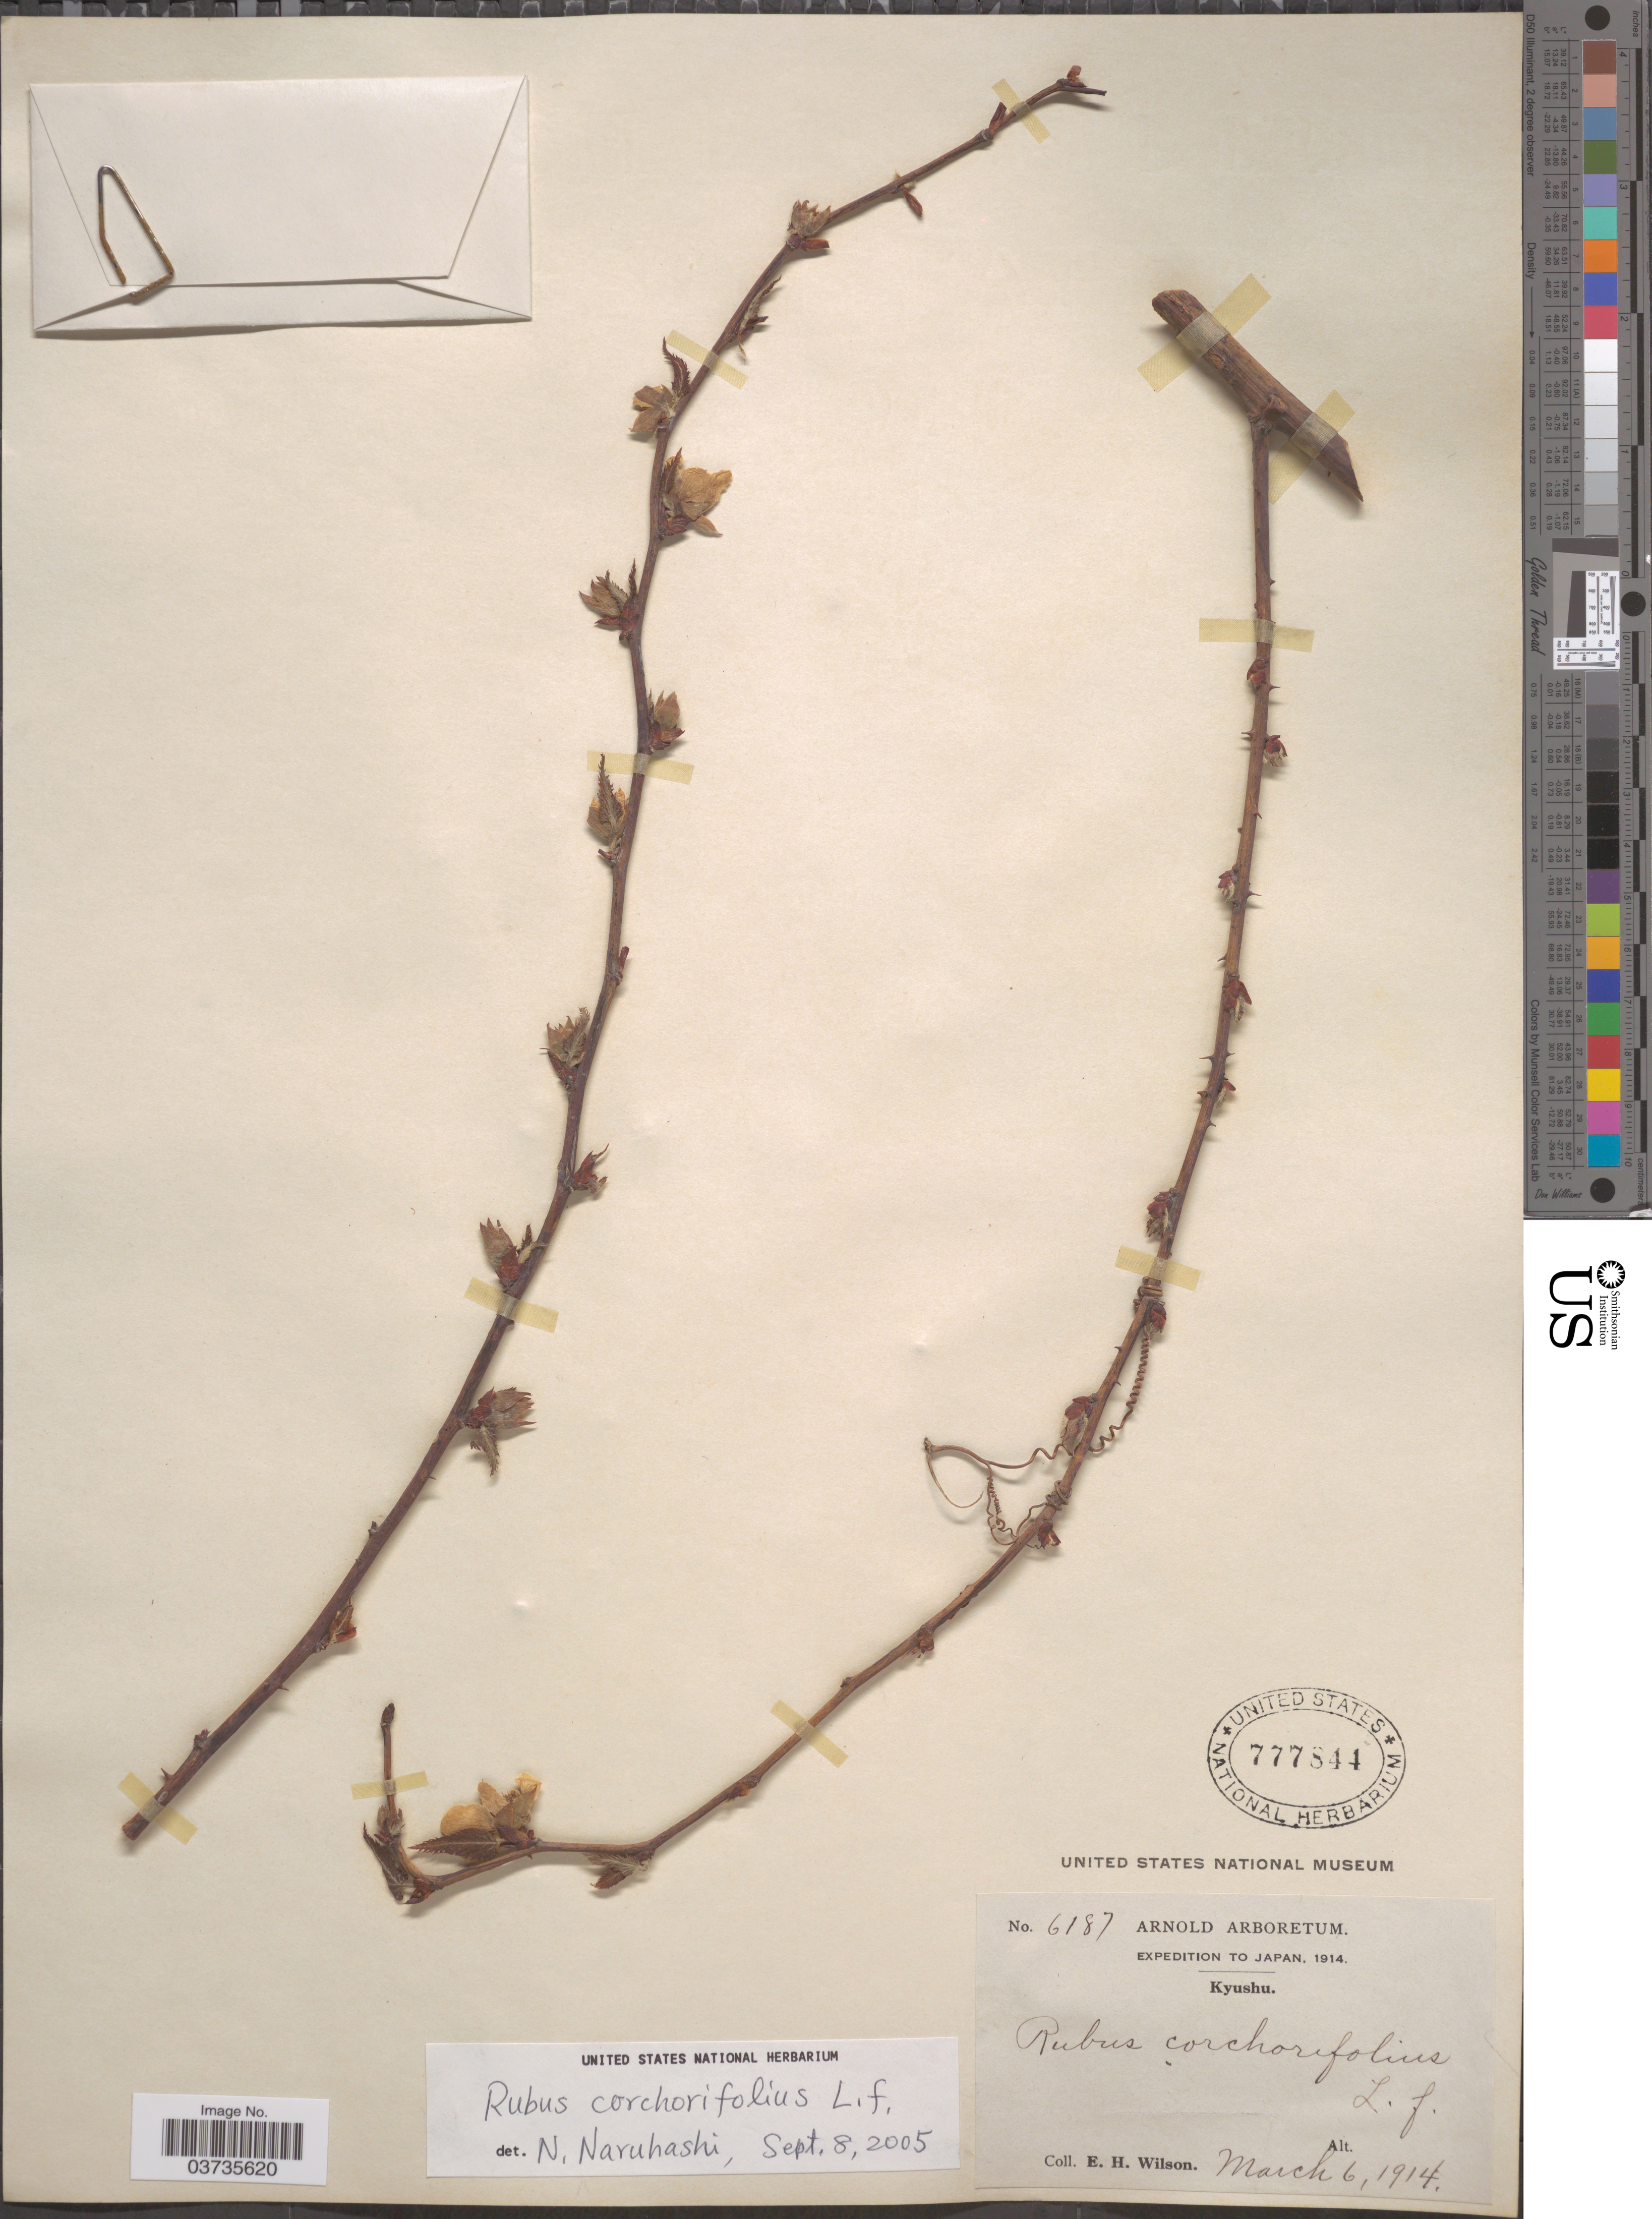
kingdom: Plantae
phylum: Tracheophyta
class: Magnoliopsida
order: Rosales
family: Rosaceae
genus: Rubus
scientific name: Rubus corchorifolius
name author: L. f.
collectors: E. Wilson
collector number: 6187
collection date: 1914-03-06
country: Japan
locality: Kyushu.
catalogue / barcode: US 777844